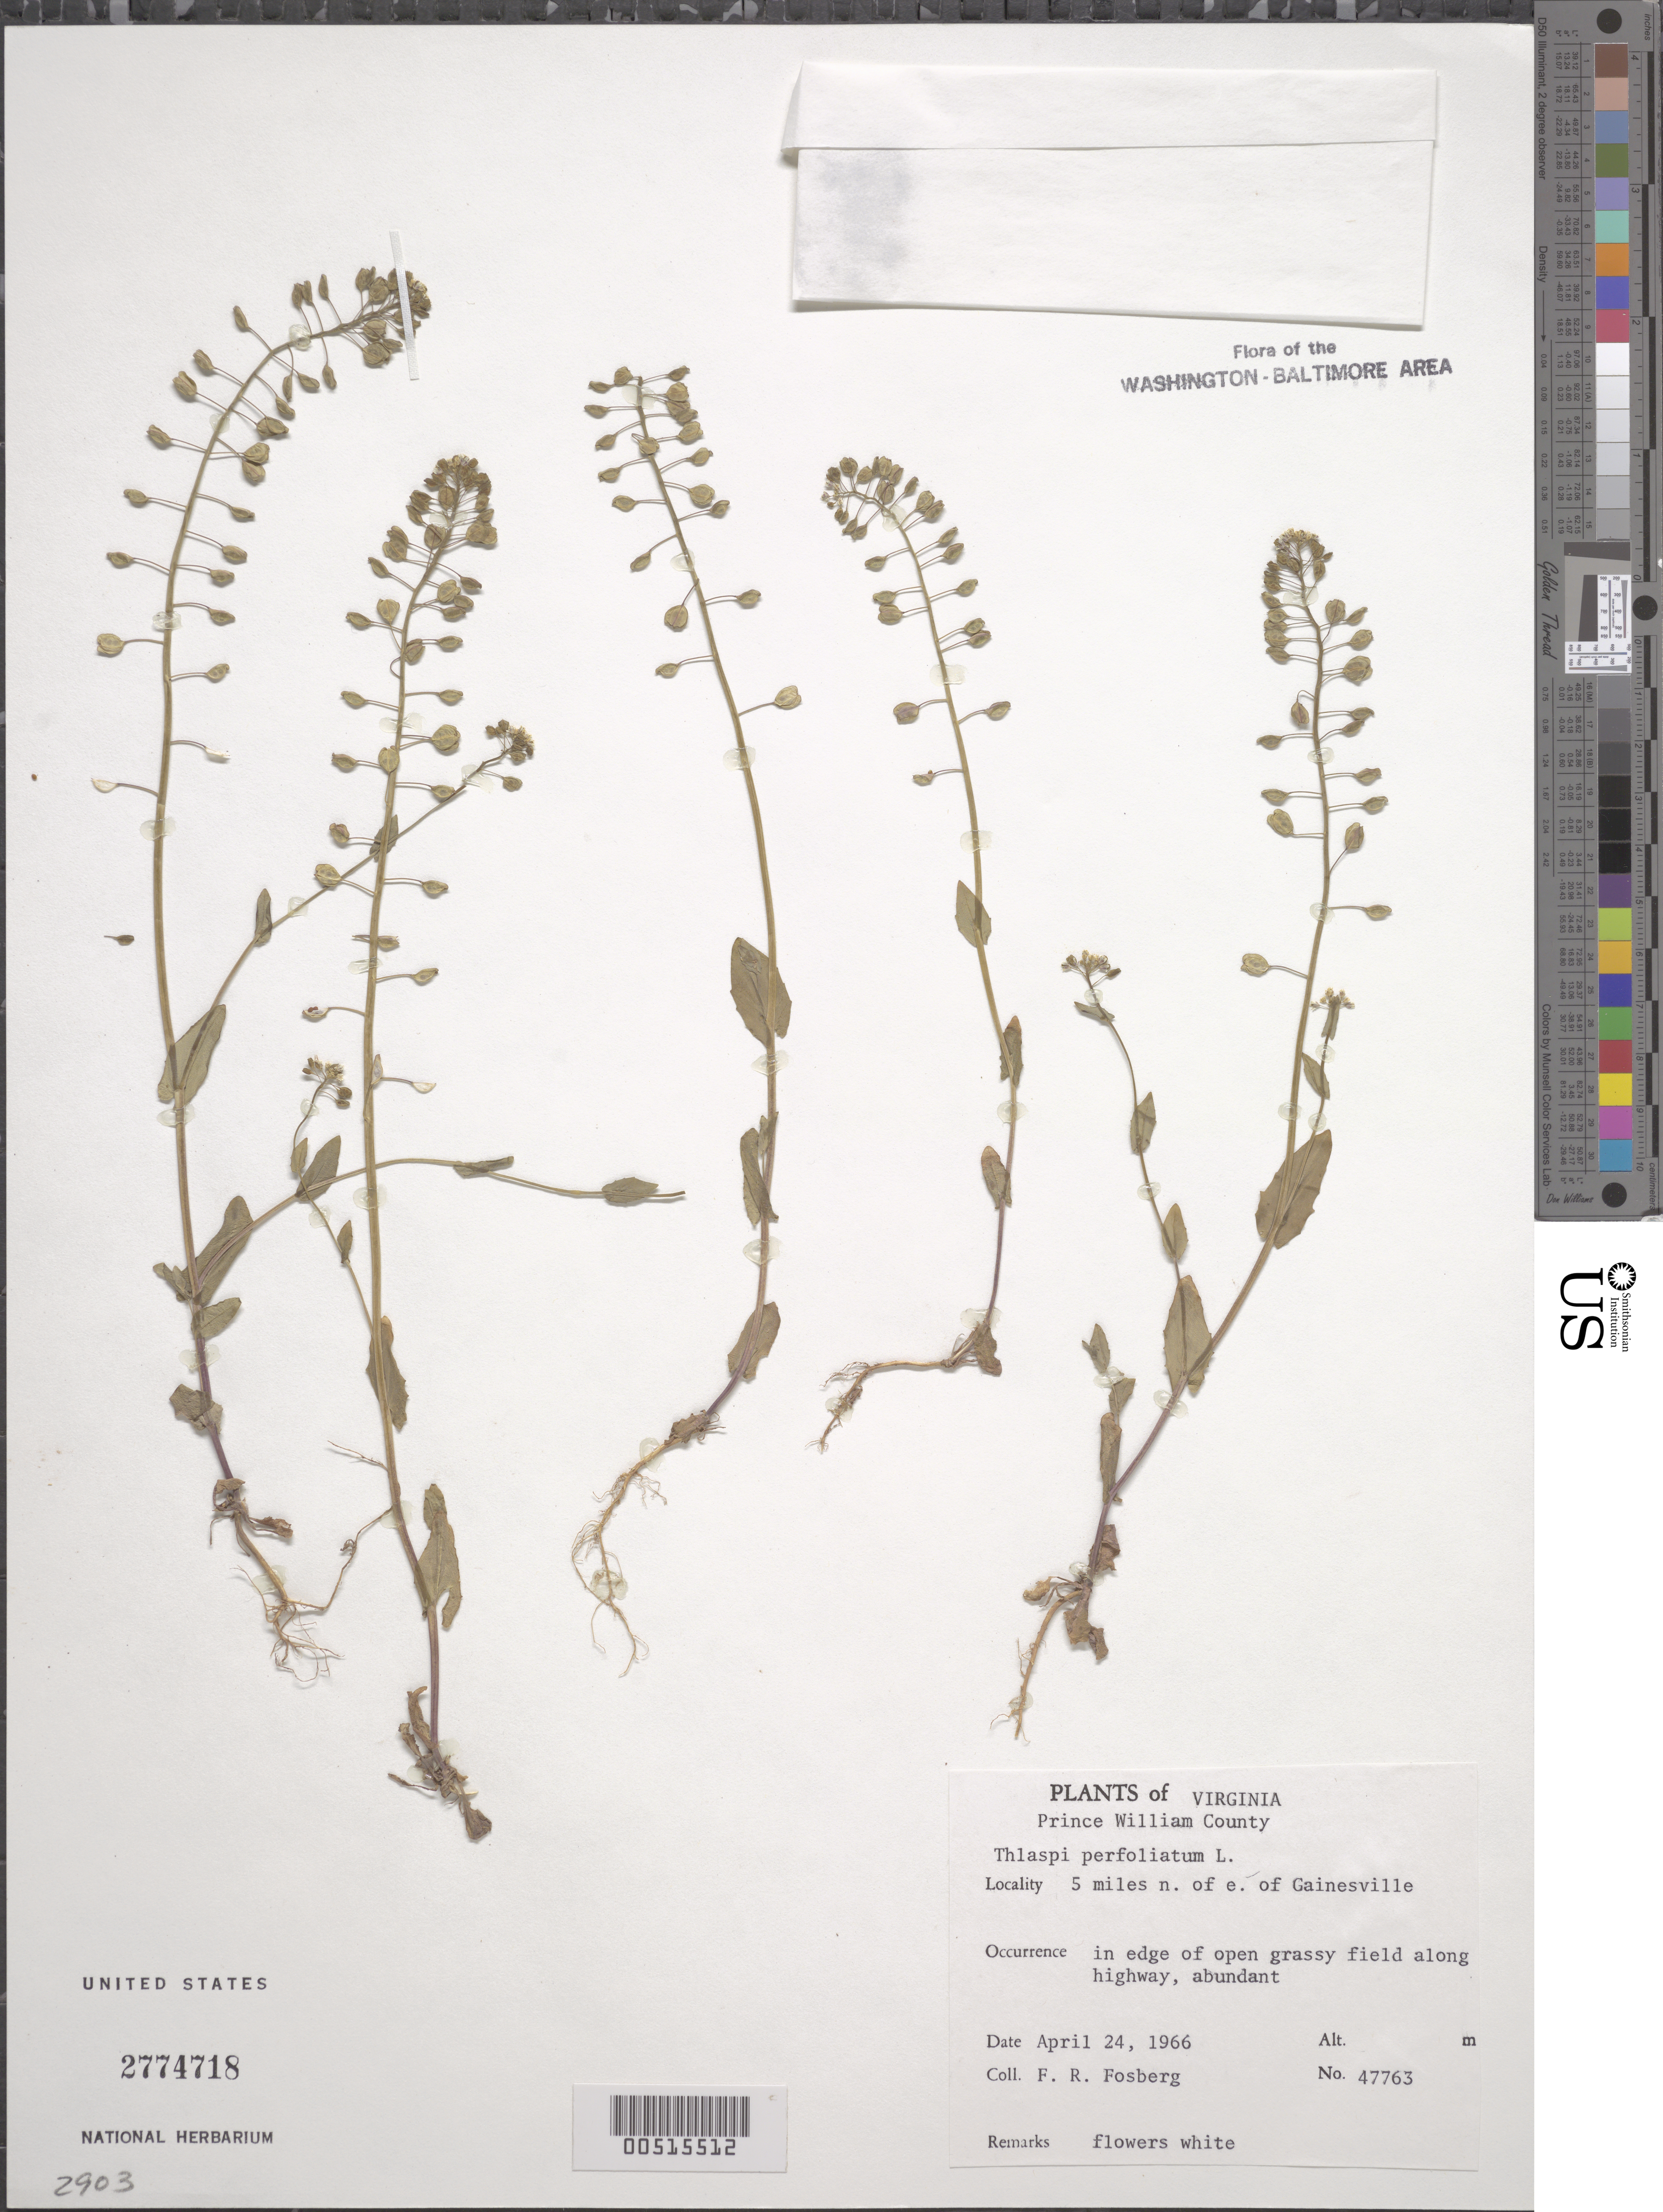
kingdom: Plantae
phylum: Tracheophyta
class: Magnoliopsida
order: Brassicales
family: Brassicaceae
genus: Microthlaspi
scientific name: Microthlaspi perfoliatum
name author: (L.) F.K. Mey.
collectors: F. R. Fosberg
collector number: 47763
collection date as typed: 24 Apr 1966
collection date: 1966-04-24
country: United States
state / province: Virginia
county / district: Prince William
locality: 5 mi. NE of Gainesville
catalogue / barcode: US 2774718